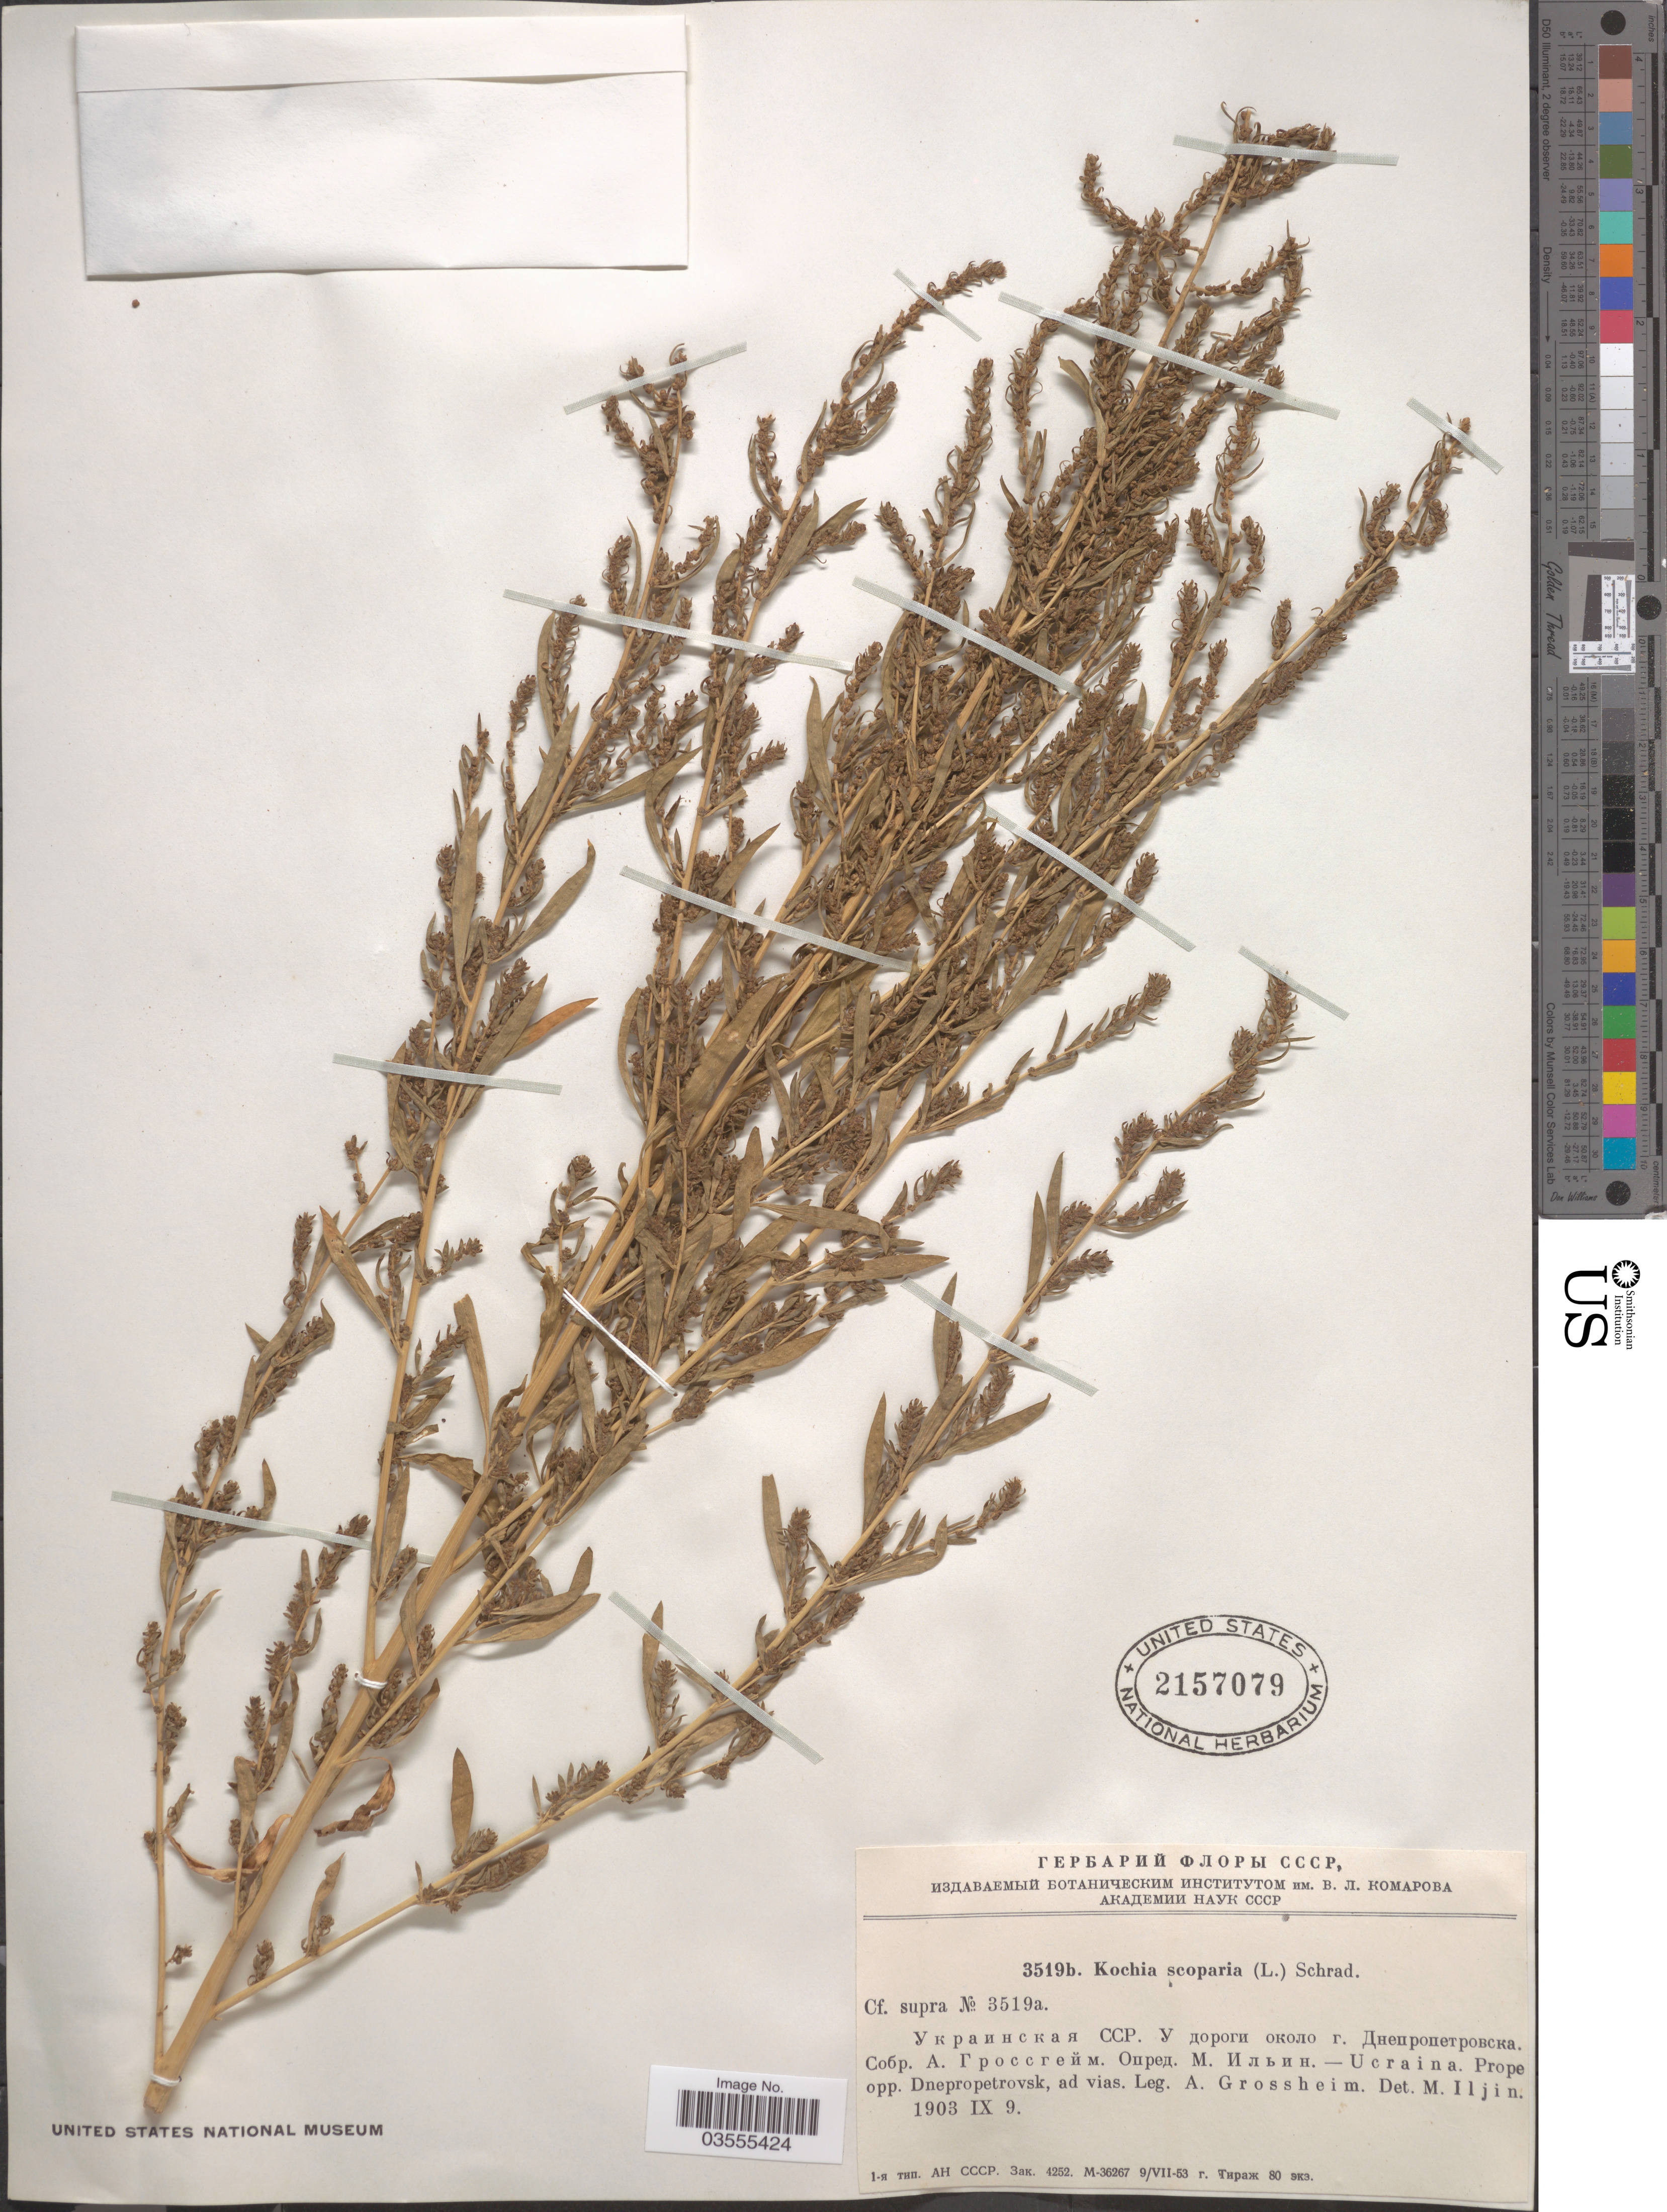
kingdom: Plantae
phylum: Tracheophyta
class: Magnoliopsida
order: Caryophyllales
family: Amaranthaceae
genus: Bassia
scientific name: Bassia scoparia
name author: (L.) Voss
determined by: U.S. National Herbarium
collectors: A. Grossheim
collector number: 3519b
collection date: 1903-09-09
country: Ukraine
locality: Prope opp. Dnepropetrovsk, ad vias.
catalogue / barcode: US 2157079